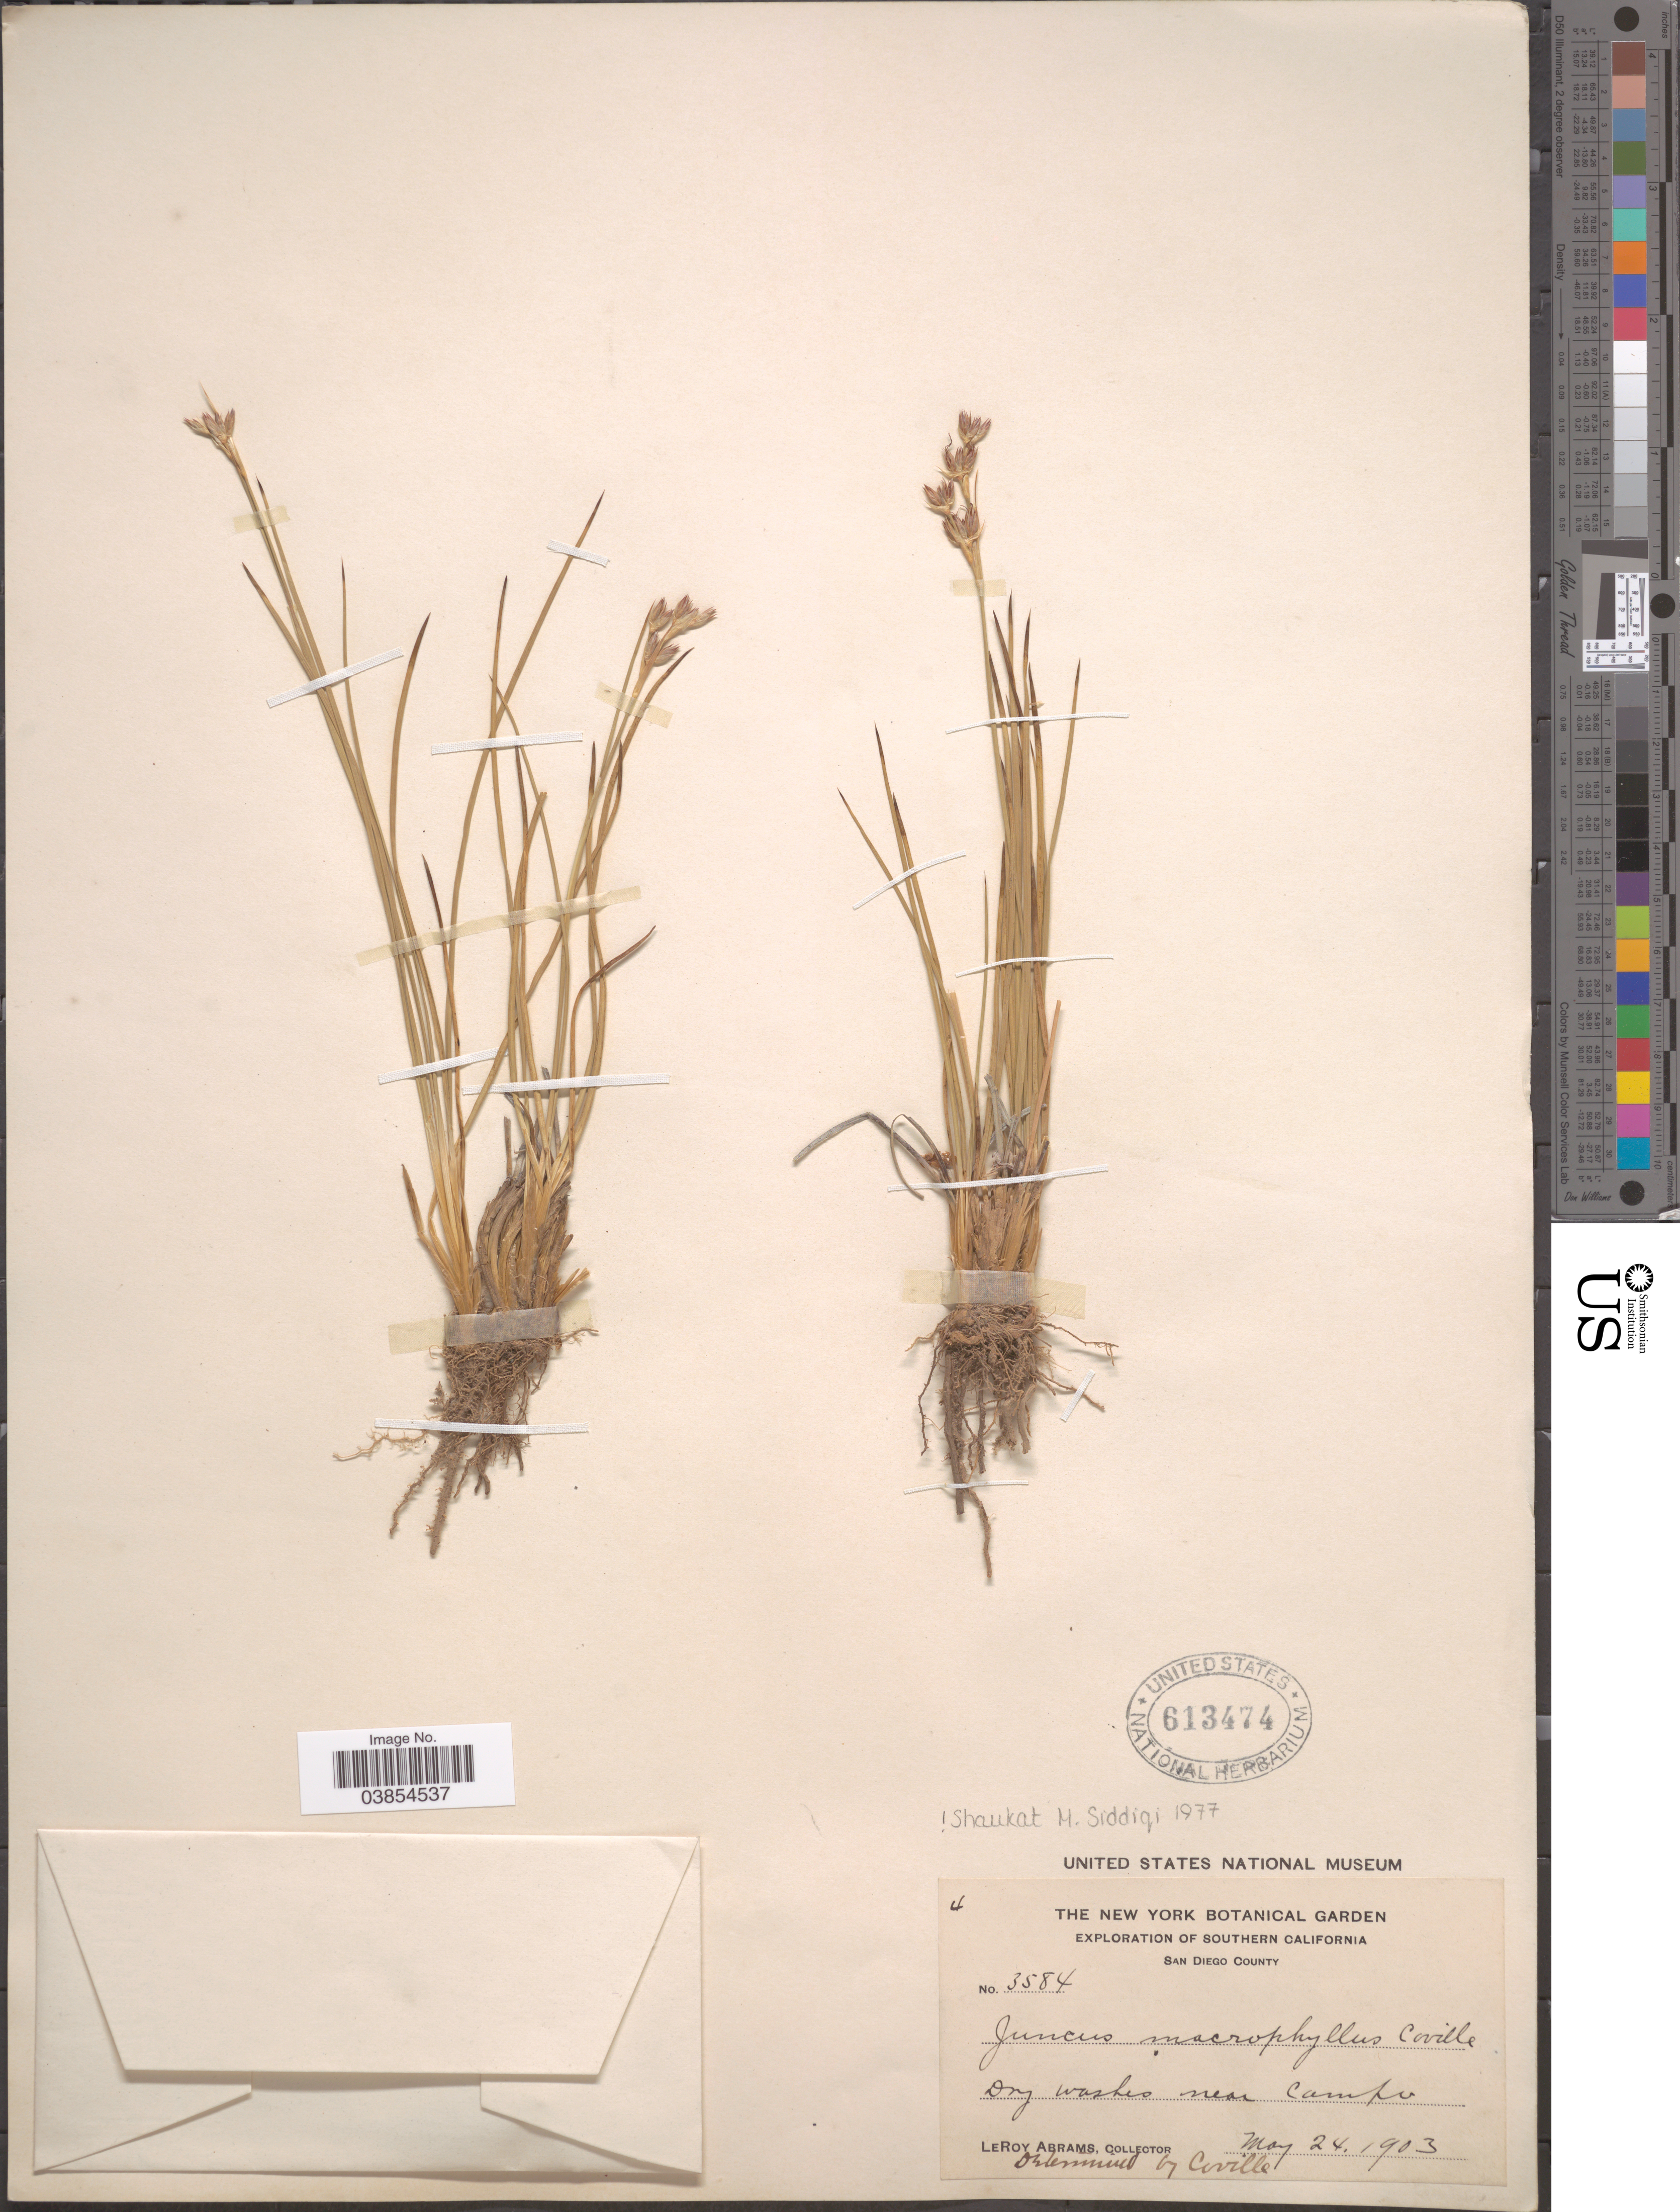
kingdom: Plantae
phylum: Tracheophyta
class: Liliopsida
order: Poales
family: Juncaceae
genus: Juncus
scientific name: Juncus macrophyllus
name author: Coville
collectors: L. Abrams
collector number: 3584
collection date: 1903-05-24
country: United States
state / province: California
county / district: San Diego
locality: Southern California. San Diego County. Near Campo.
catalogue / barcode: US 613474